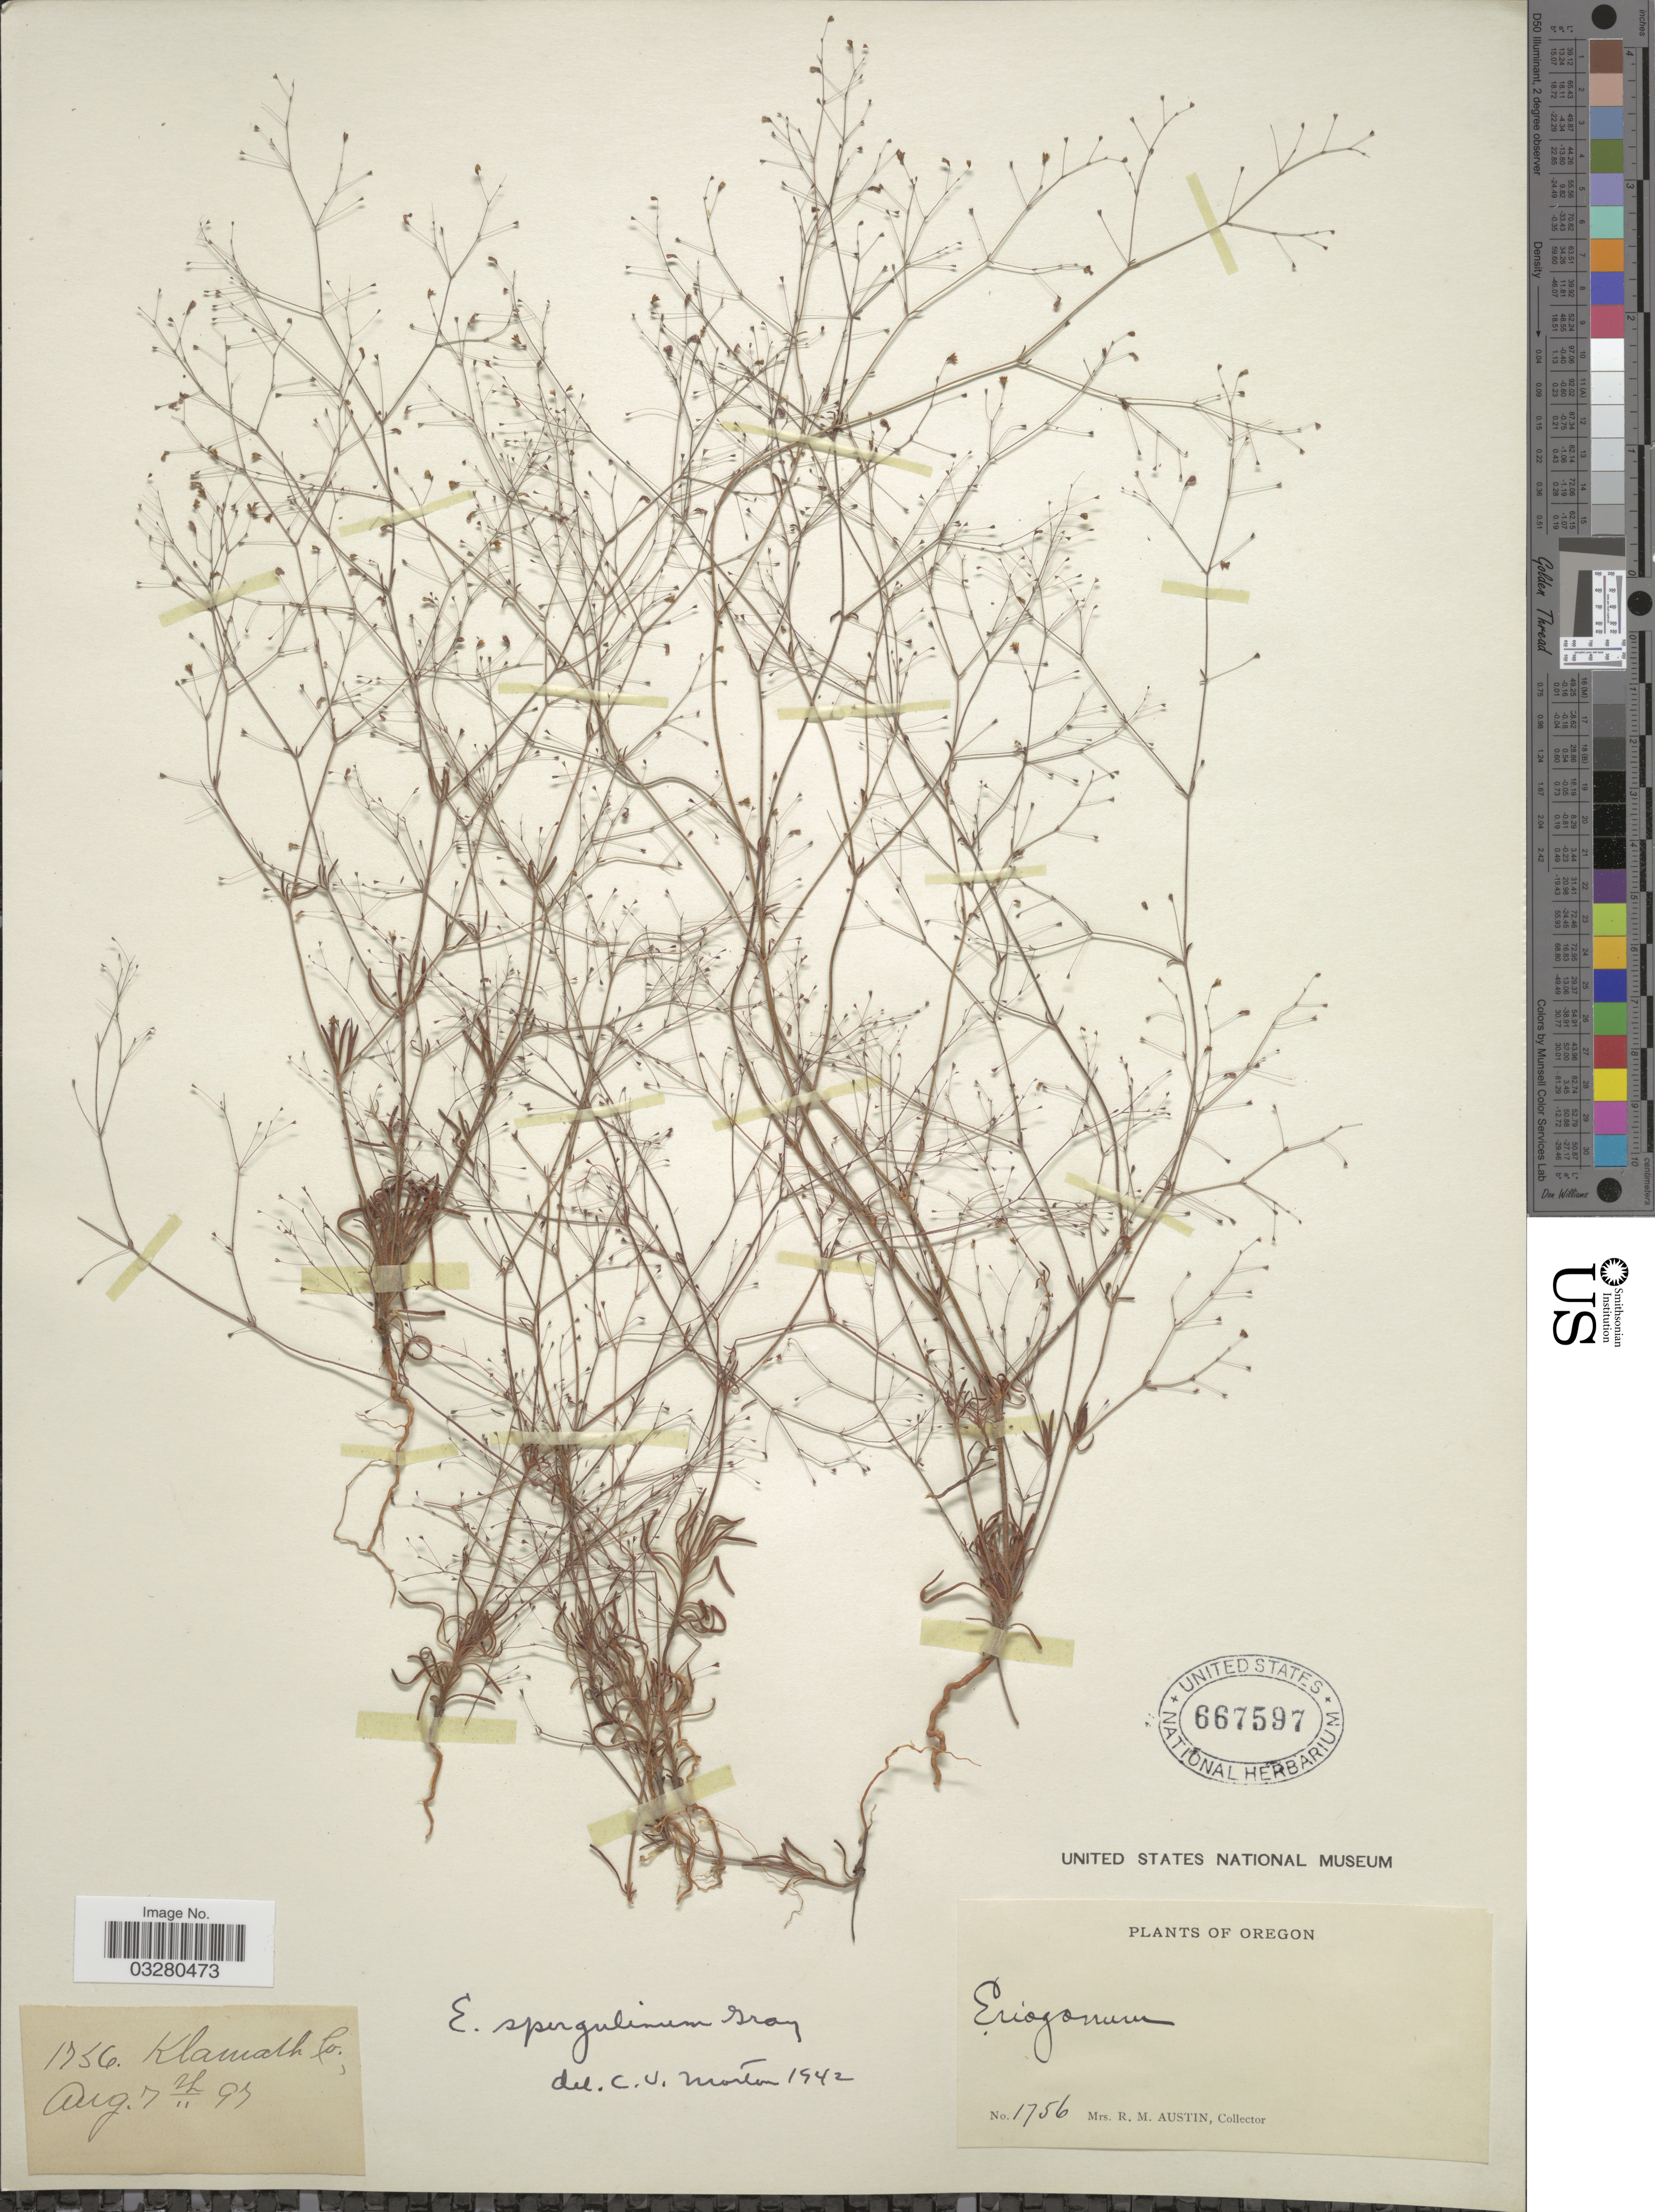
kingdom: Plantae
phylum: Tracheophyta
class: Magnoliopsida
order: Caryophyllales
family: Polygonaceae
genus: Eriogonum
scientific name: Eriogonum spergulinum var. reddingianum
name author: (M.E. Jones) J.T. Howell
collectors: R. Austin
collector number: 1756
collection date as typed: Transcribed d/m/y: 7/8/97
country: United States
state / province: Oregon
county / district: Klamath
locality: Klamath Co.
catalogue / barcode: US 667597